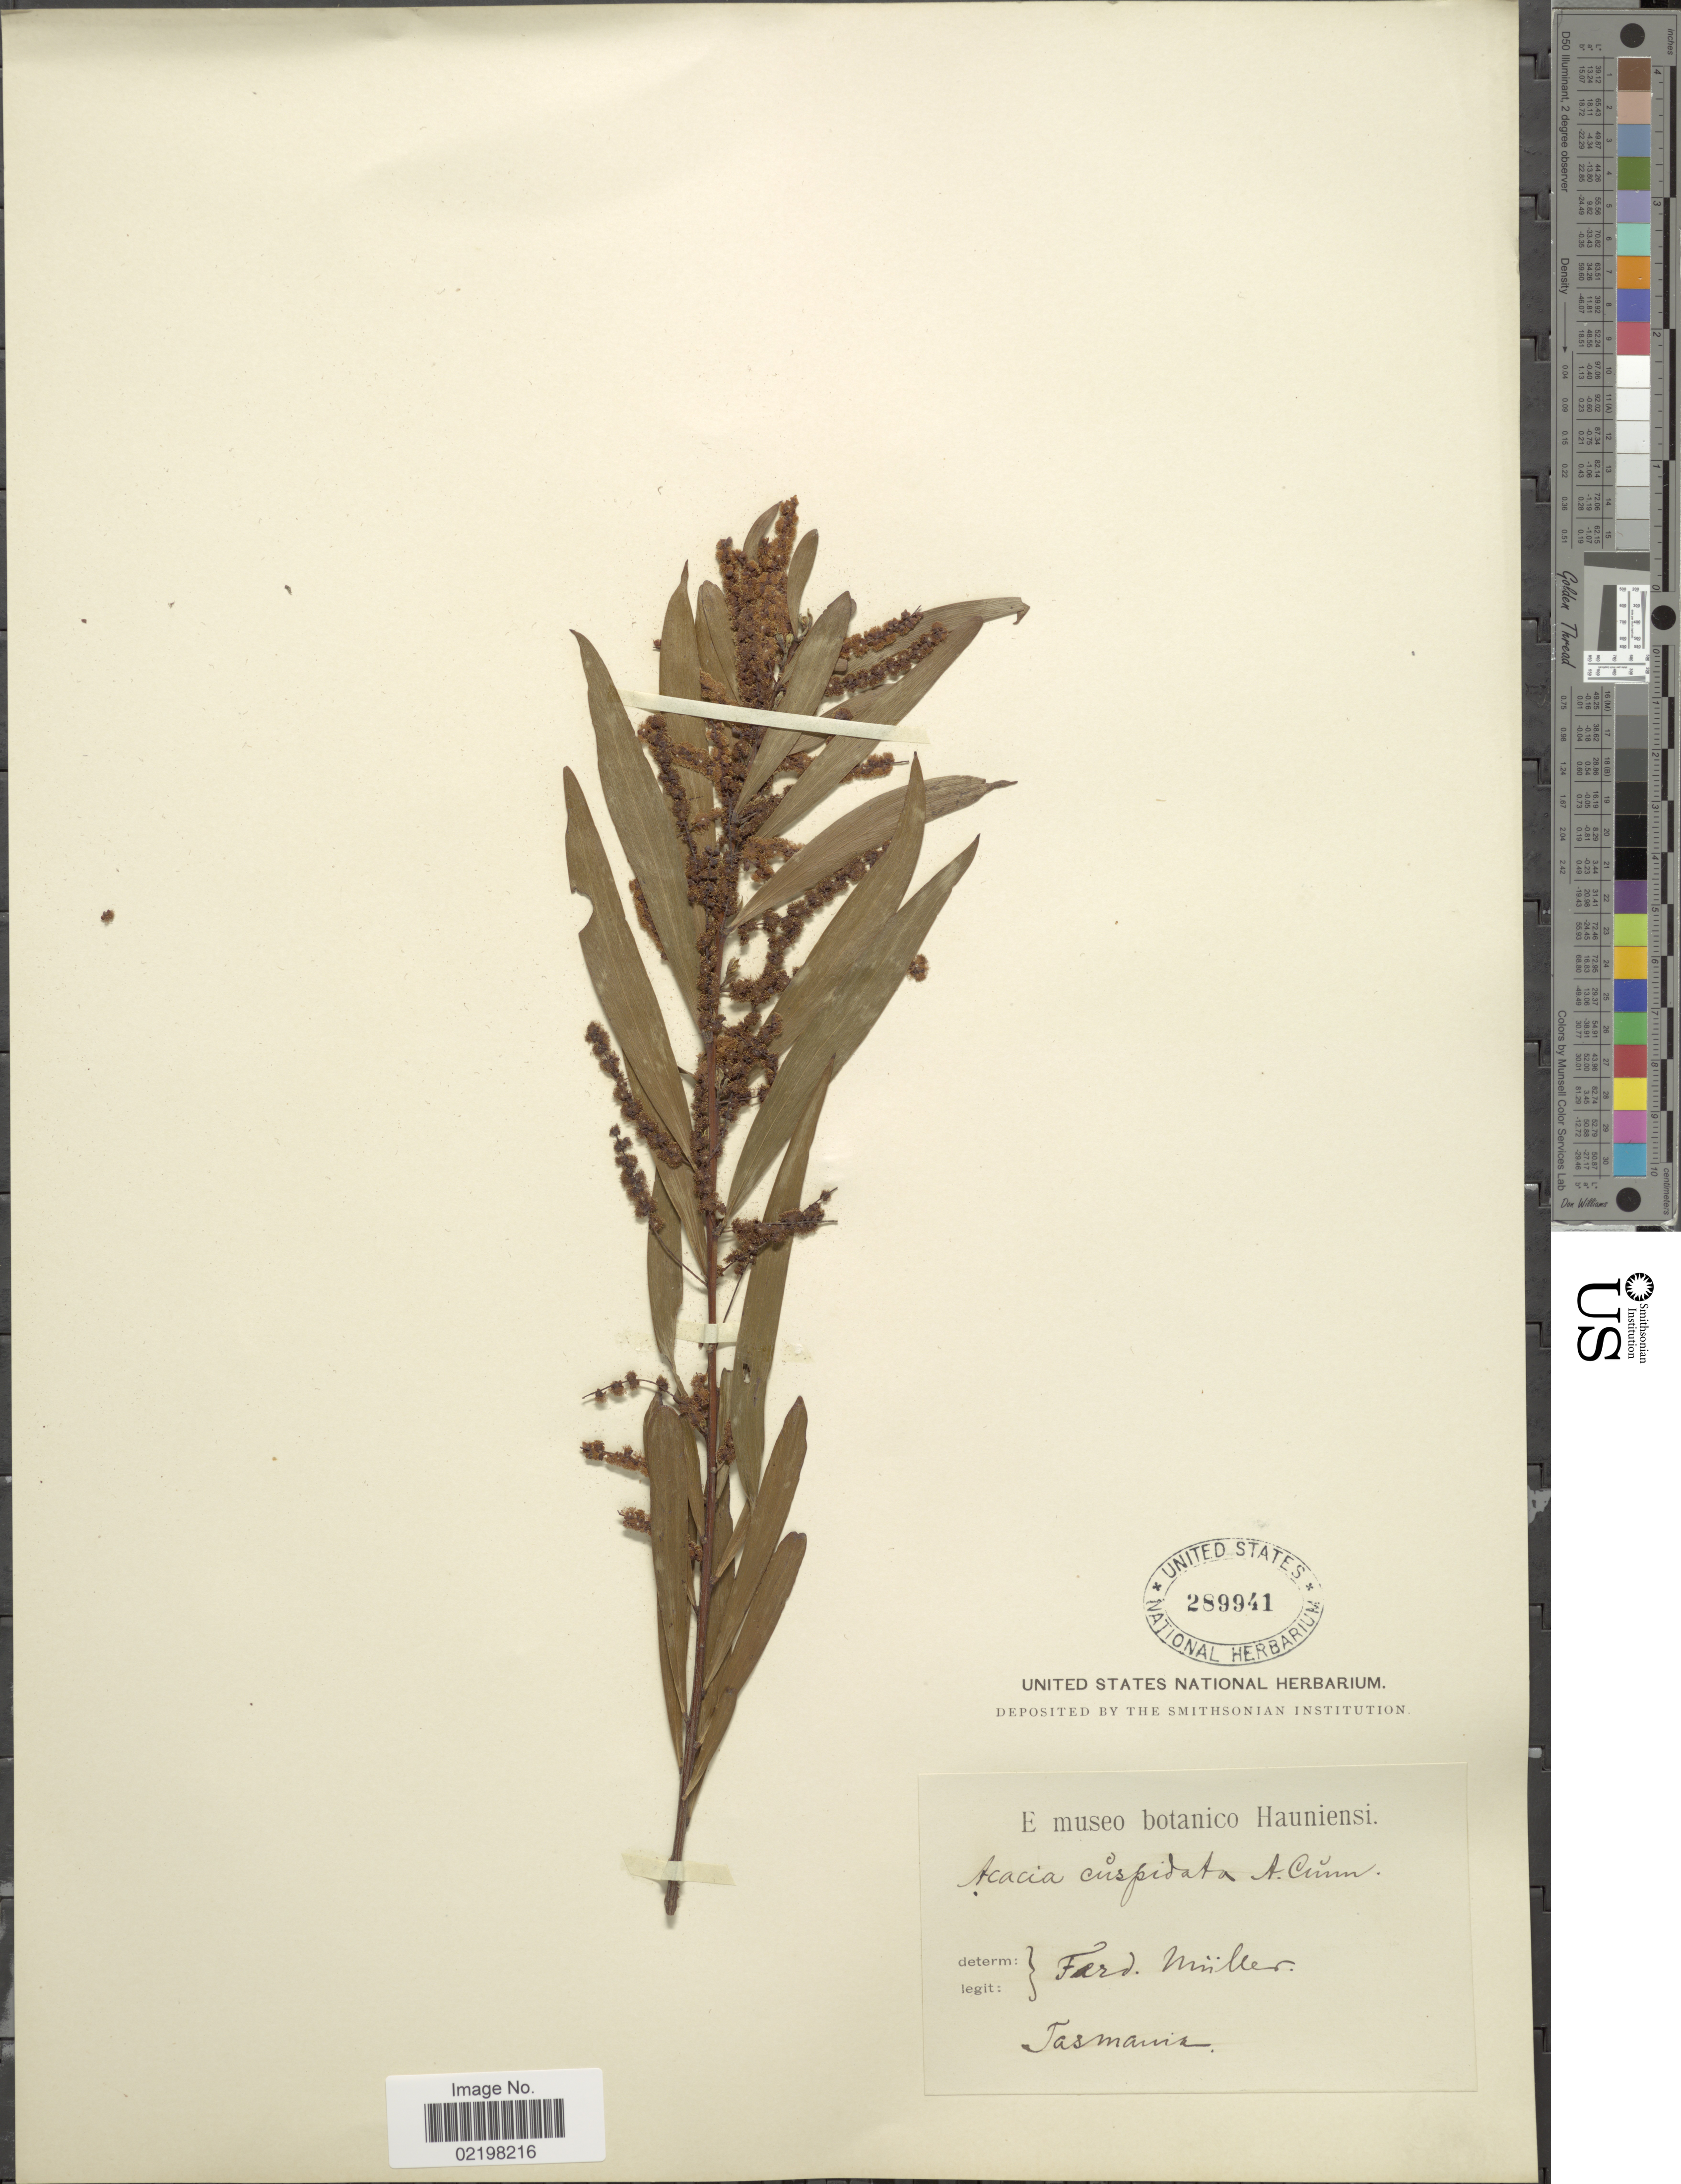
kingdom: Plantae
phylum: Tracheophyta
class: Magnoliopsida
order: Fabales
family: Fabaceae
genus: Acacia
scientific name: Acacia cuspidata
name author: Schltdl.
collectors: F. Müller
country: Australia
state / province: Tasmania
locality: Tasmania.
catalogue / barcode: US 289941